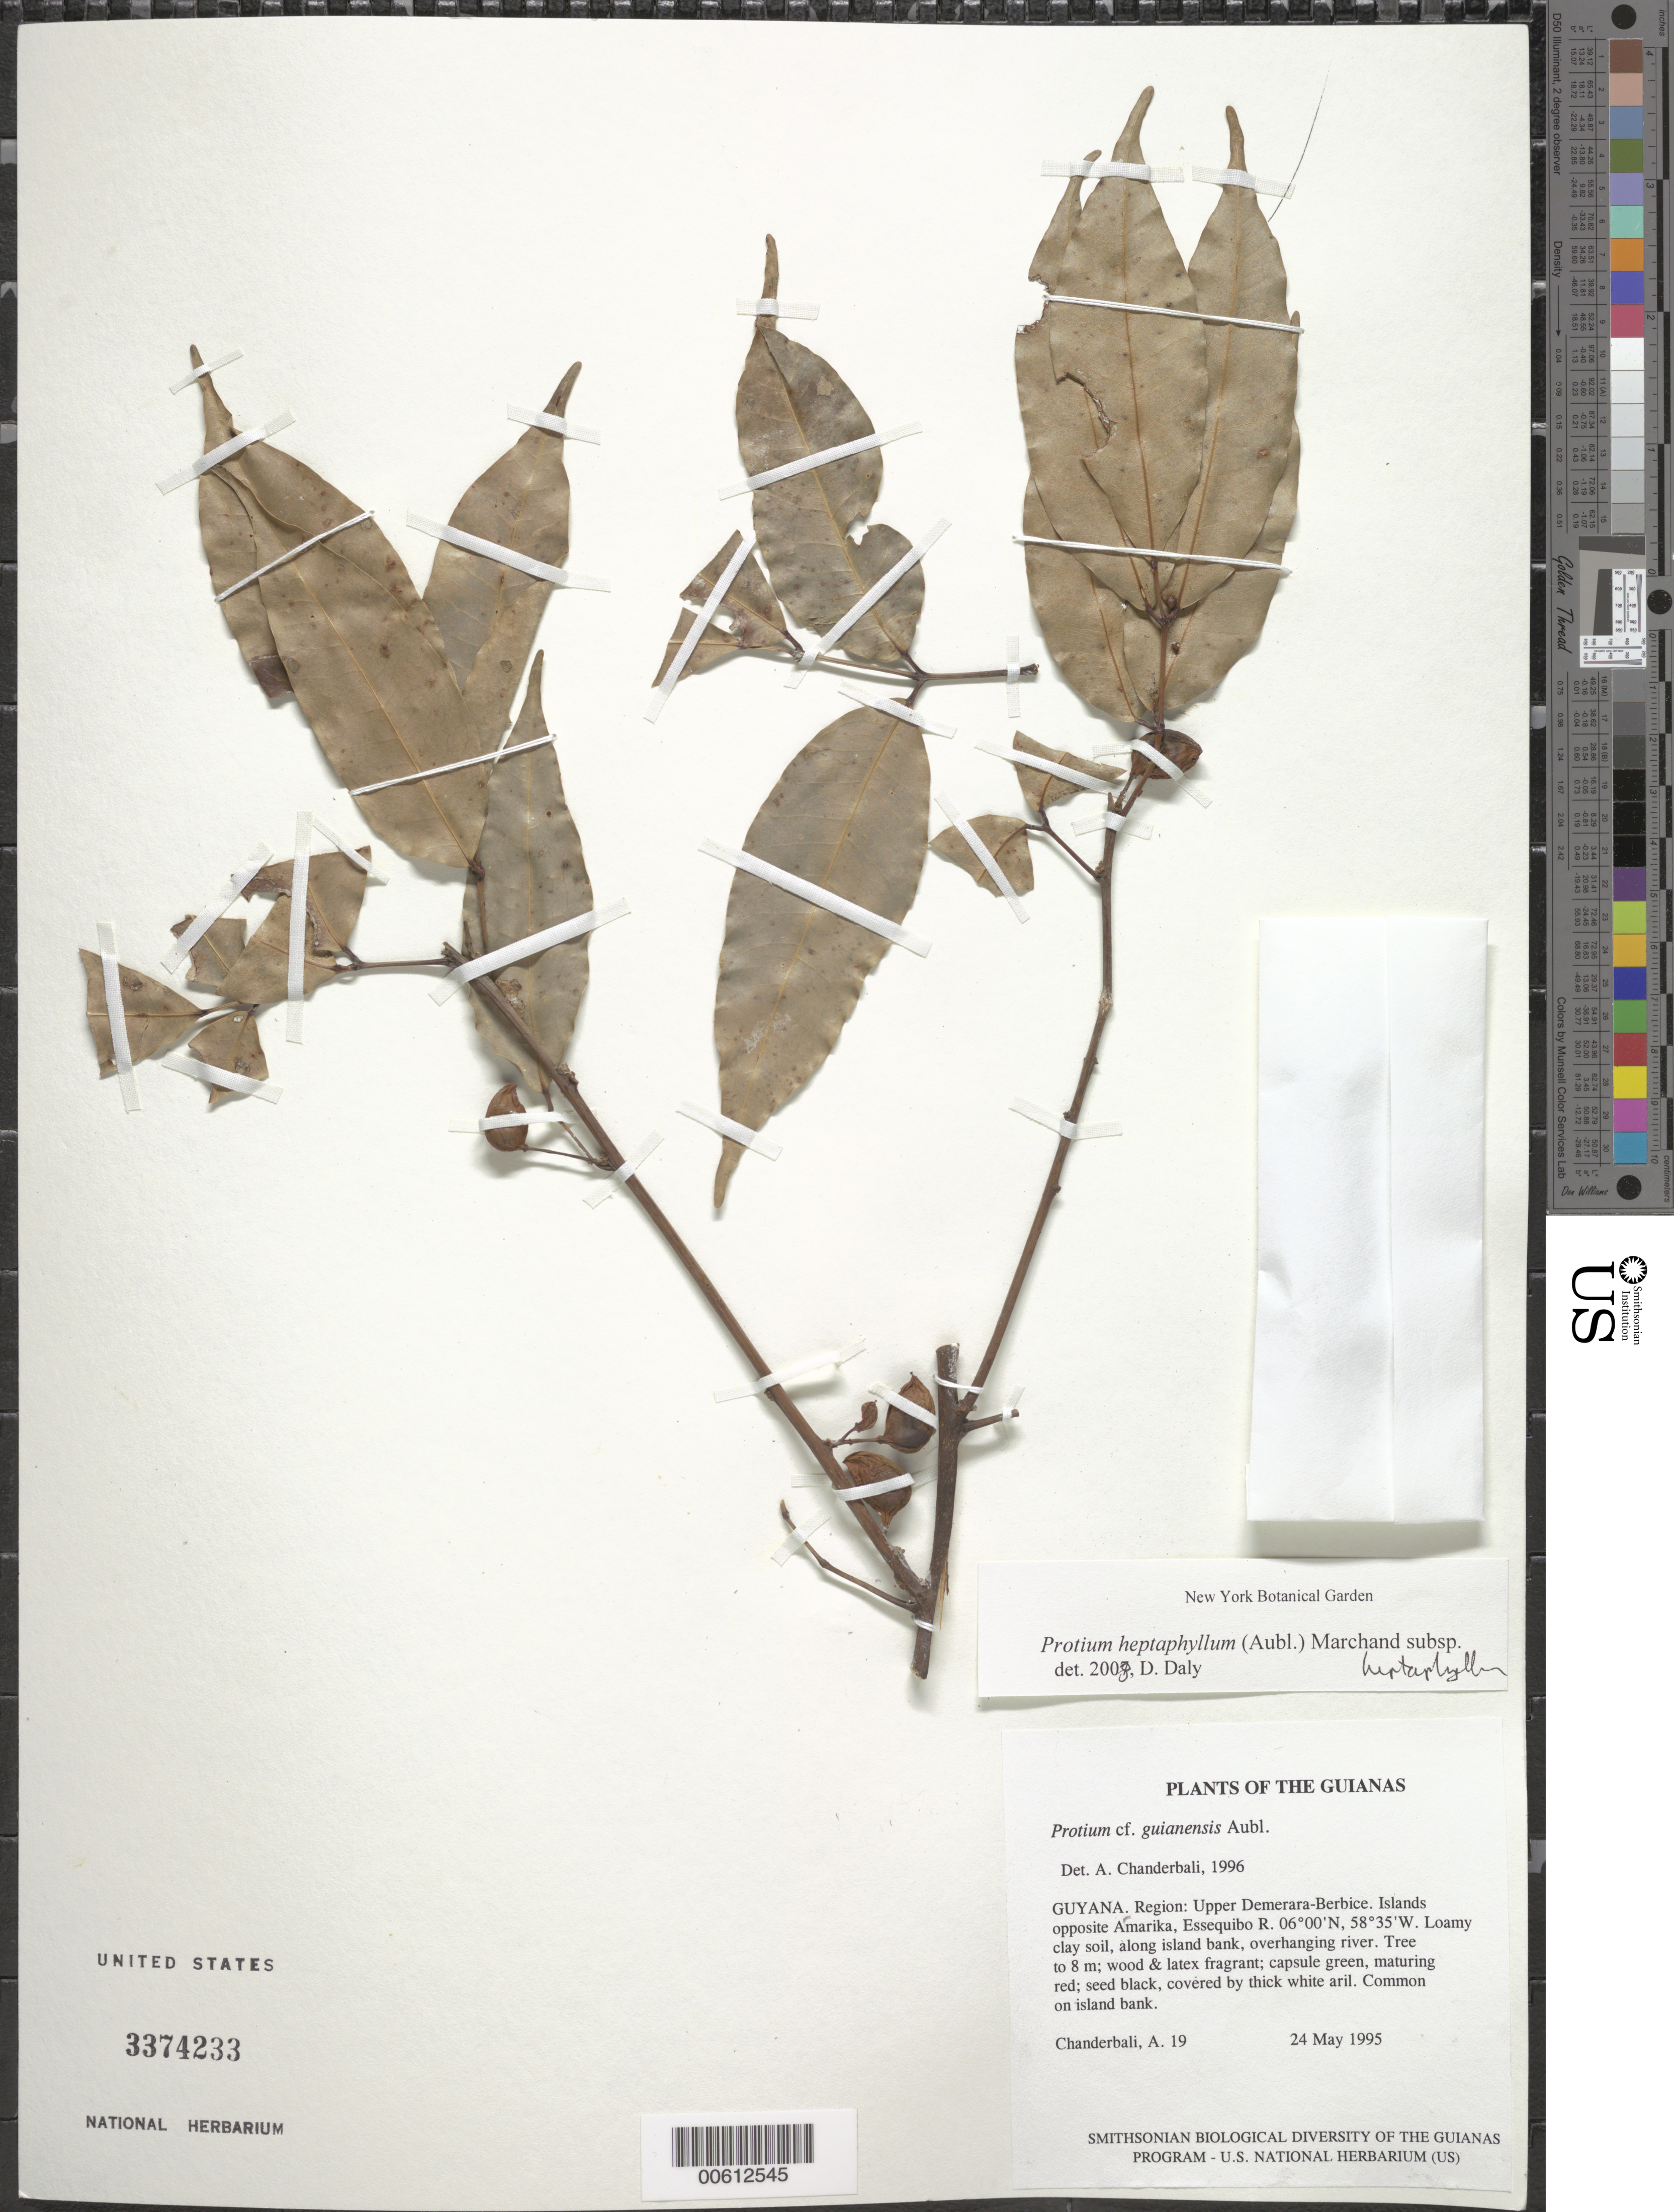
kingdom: Plantae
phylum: Tracheophyta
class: Magnoliopsida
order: Sapindales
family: Burseraceae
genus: Protium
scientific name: Protium heptaphyllum subsp. heptaphyllum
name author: (Aubl.) Marchand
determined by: Daly, D. C.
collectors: A. S. Chanderbali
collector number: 0019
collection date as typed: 24 May 1995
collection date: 1995-05-24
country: Guyana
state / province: U. Demerara-Berbice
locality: Islands opposite Amarika, Essequibo R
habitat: Loamy clay soil, along island bank, overhanging river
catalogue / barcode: US 3374233